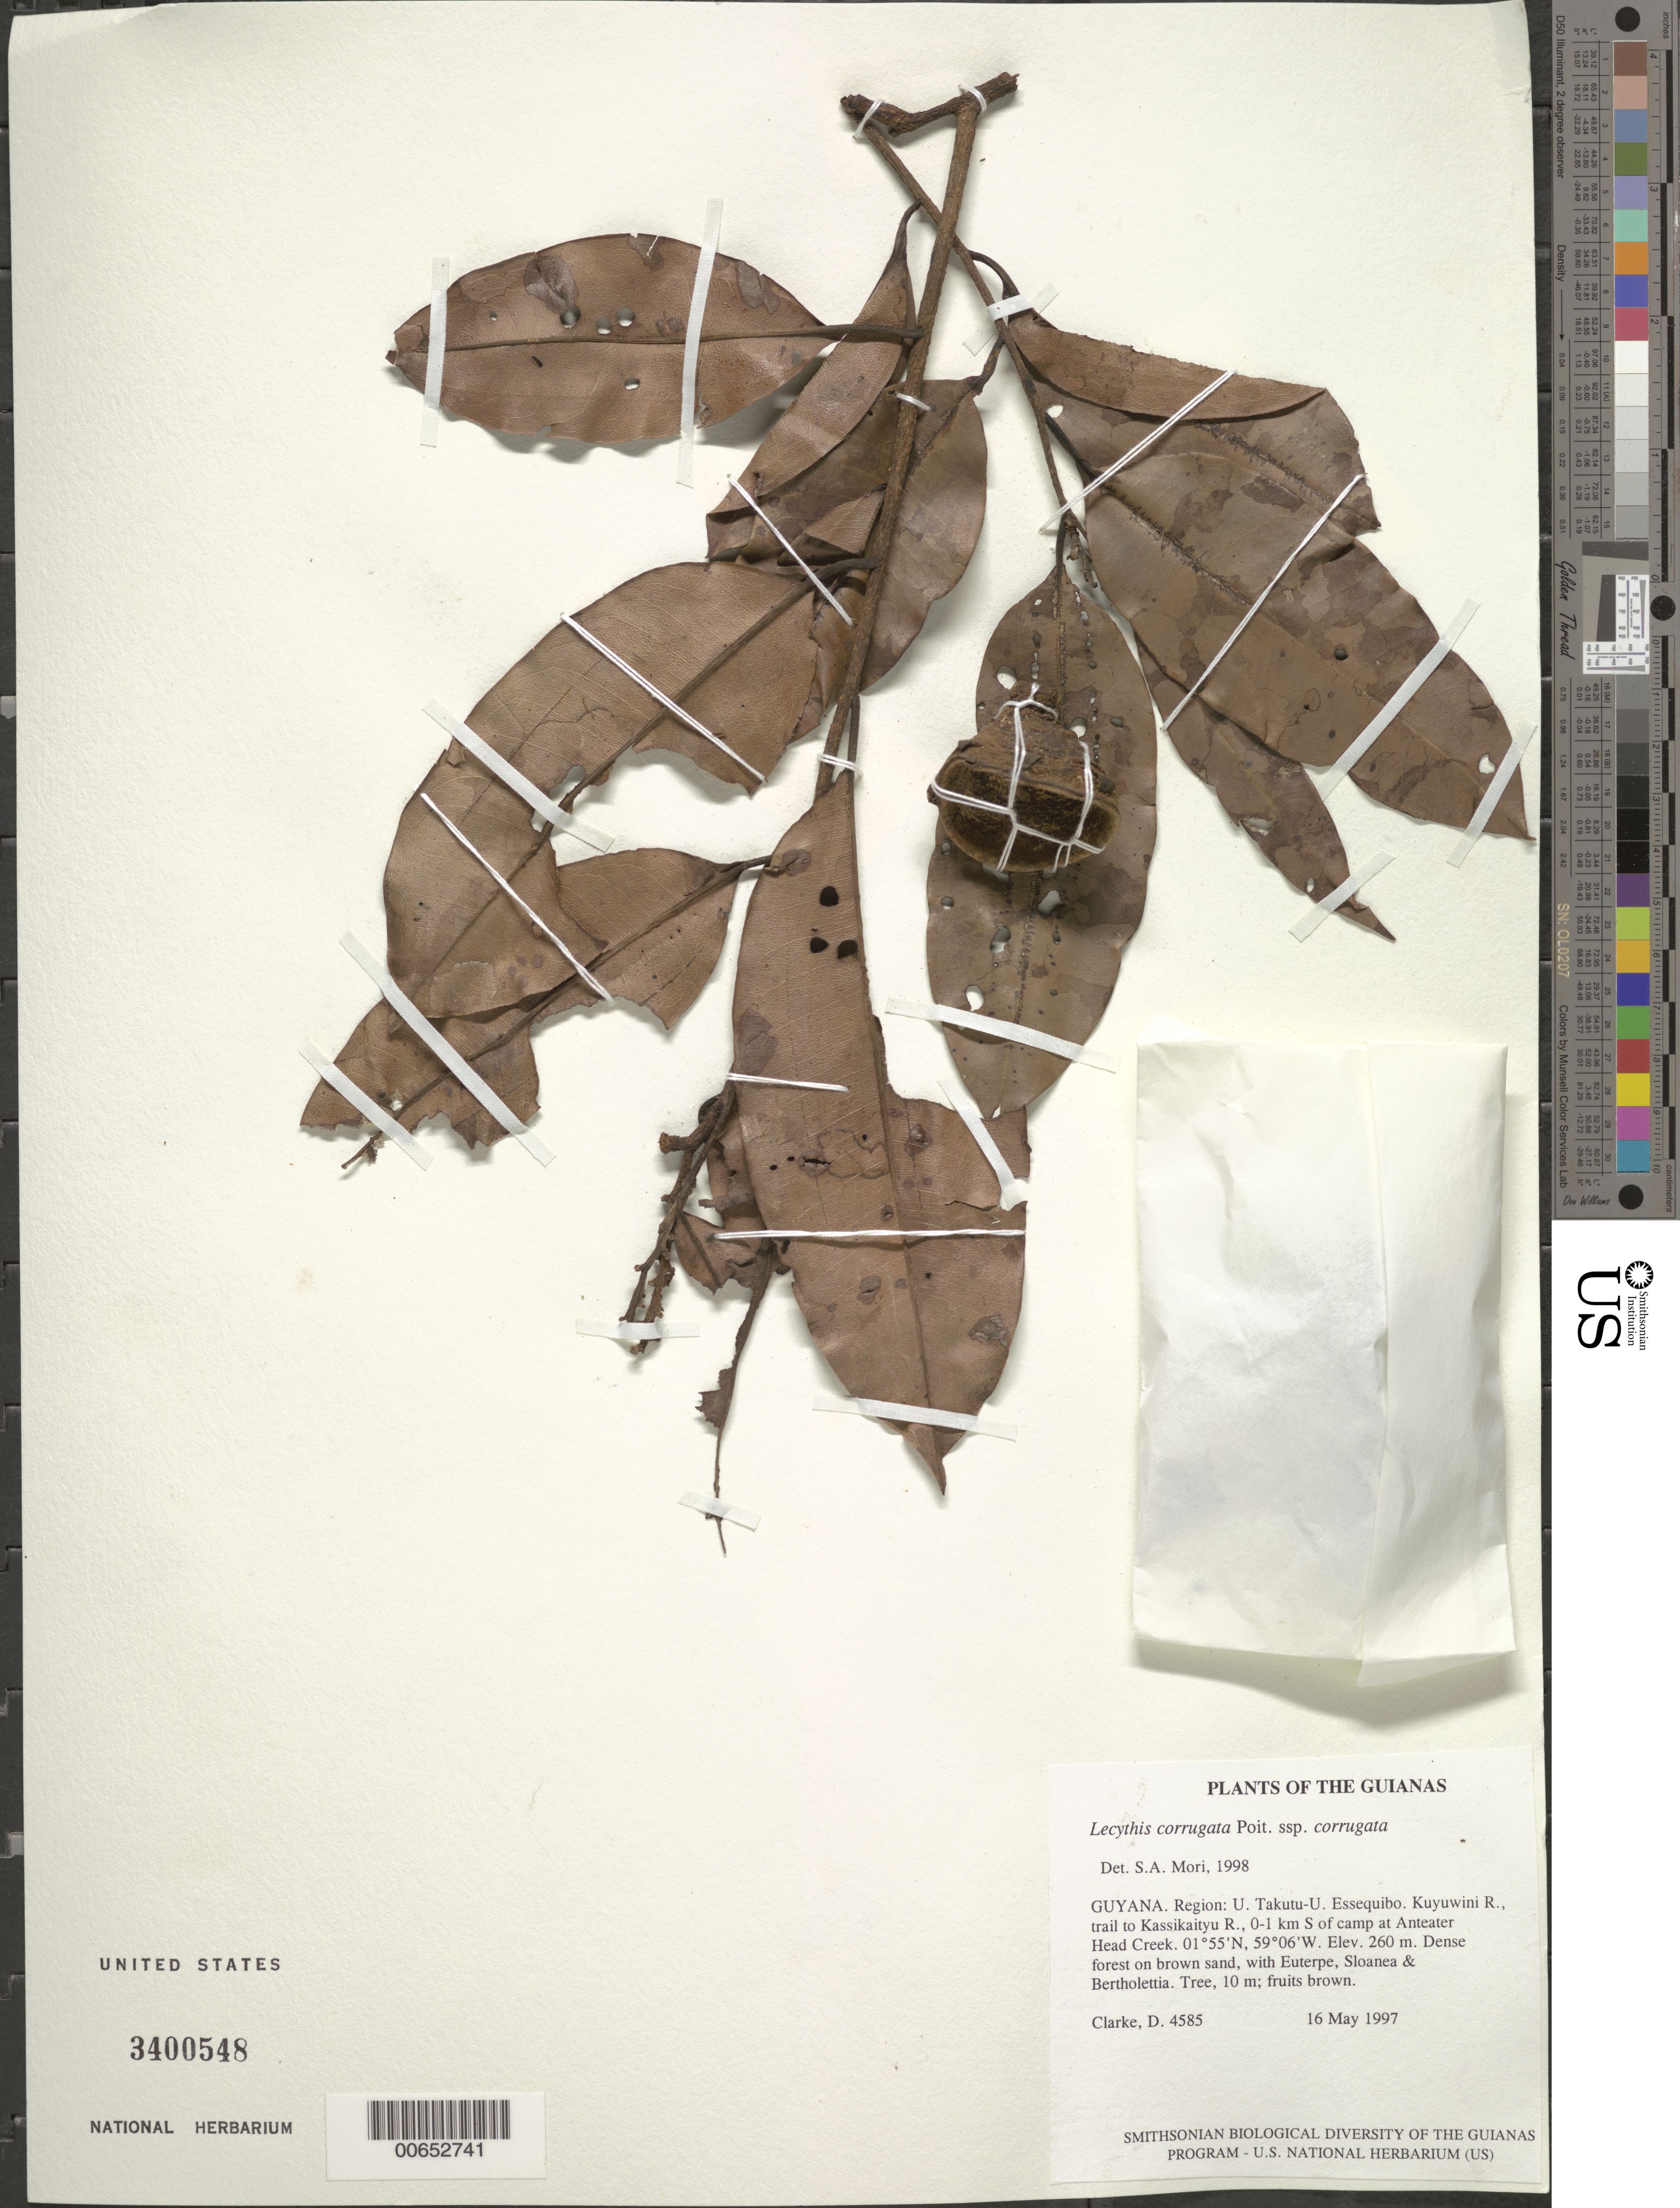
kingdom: Plantae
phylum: Tracheophyta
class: Magnoliopsida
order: Ericales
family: Lecythidaceae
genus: Lecythis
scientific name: Lecythis corrugata subsp. corrugata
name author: Poit.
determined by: Mori, Scott A.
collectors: H. D. Clarke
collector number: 4585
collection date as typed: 16 May 1997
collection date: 1997-05-16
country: Guyana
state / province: U. Takutu-U. Essequibo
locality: Kuyuwini R., trail to Kassikaityu R., 0-1 km S of camp at Anteater Head Creek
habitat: Dense forest on brown sand, with Euterpe, Sloanea & Bertholettia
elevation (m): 260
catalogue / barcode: US 3400548